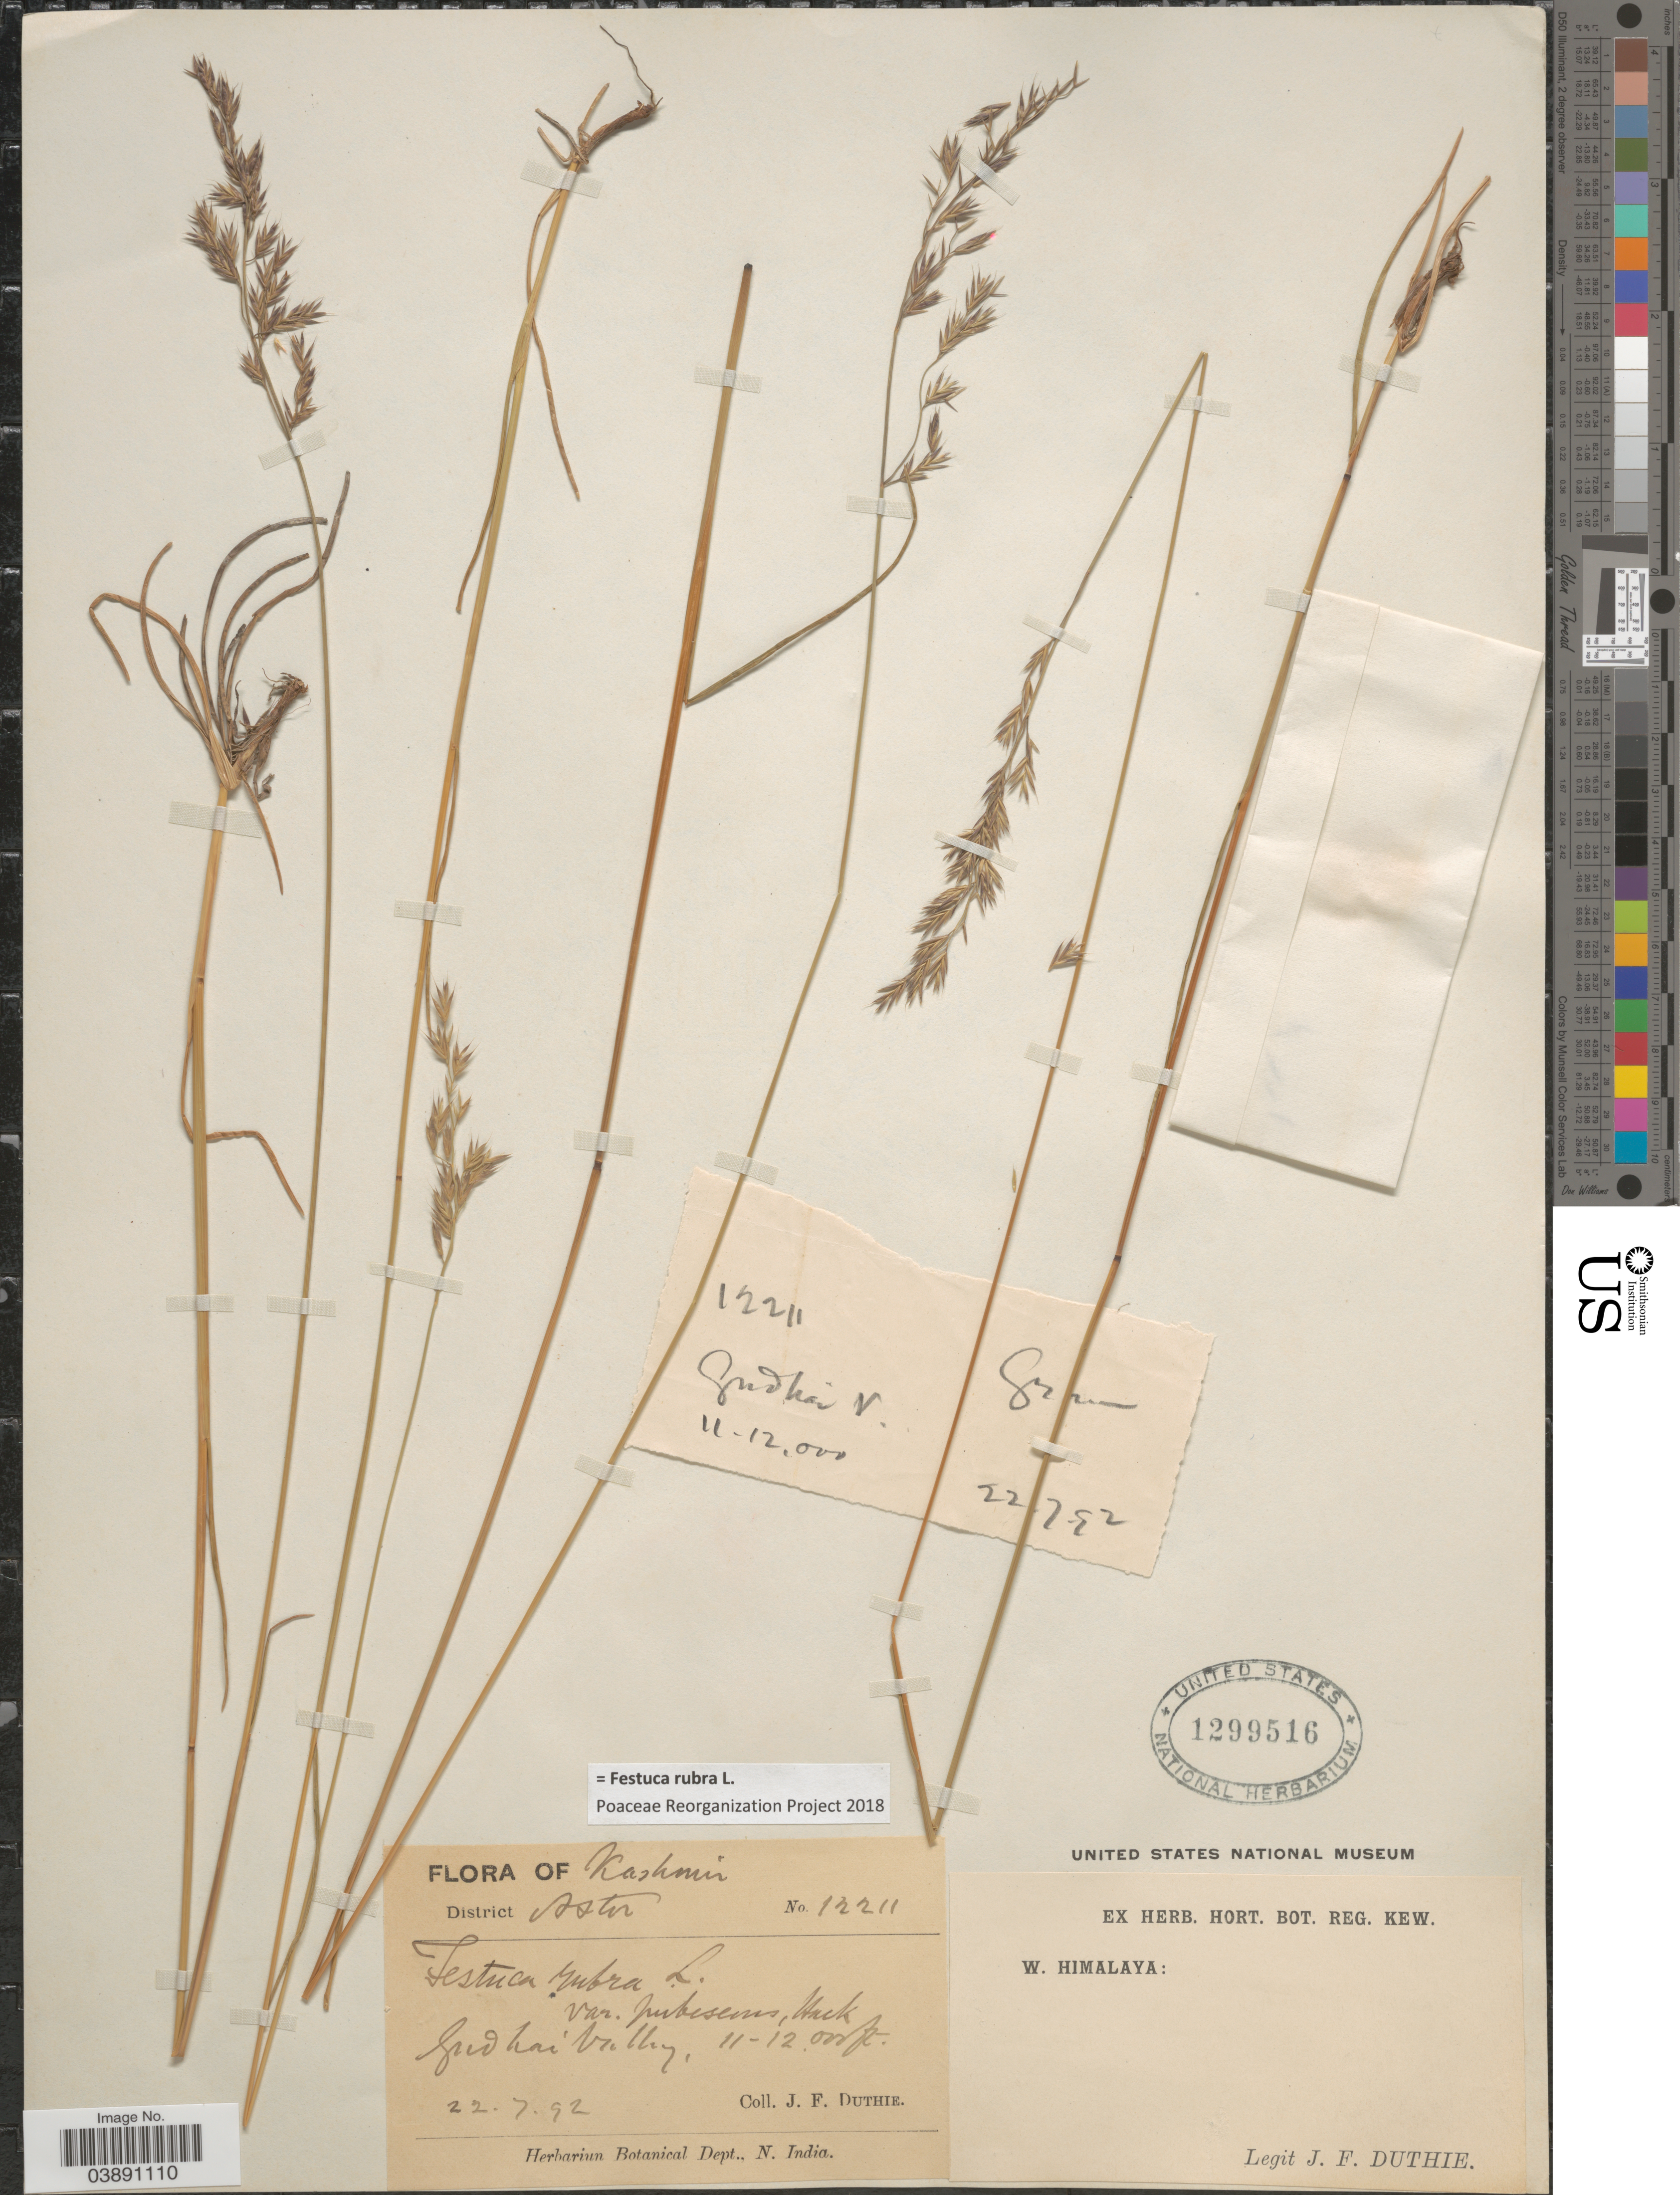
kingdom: Plantae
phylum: Tracheophyta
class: Liliopsida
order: Poales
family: Poaceae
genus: Festuca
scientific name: Festuca rubra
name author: L.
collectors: J. F. Duthie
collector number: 13211*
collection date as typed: Transcribed d/m/y: 22/7/92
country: India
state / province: Jammu and Kashmir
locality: Kashmir. District Aster. Gadhai Valley. W. Himalaya.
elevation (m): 3353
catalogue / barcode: US 1299516